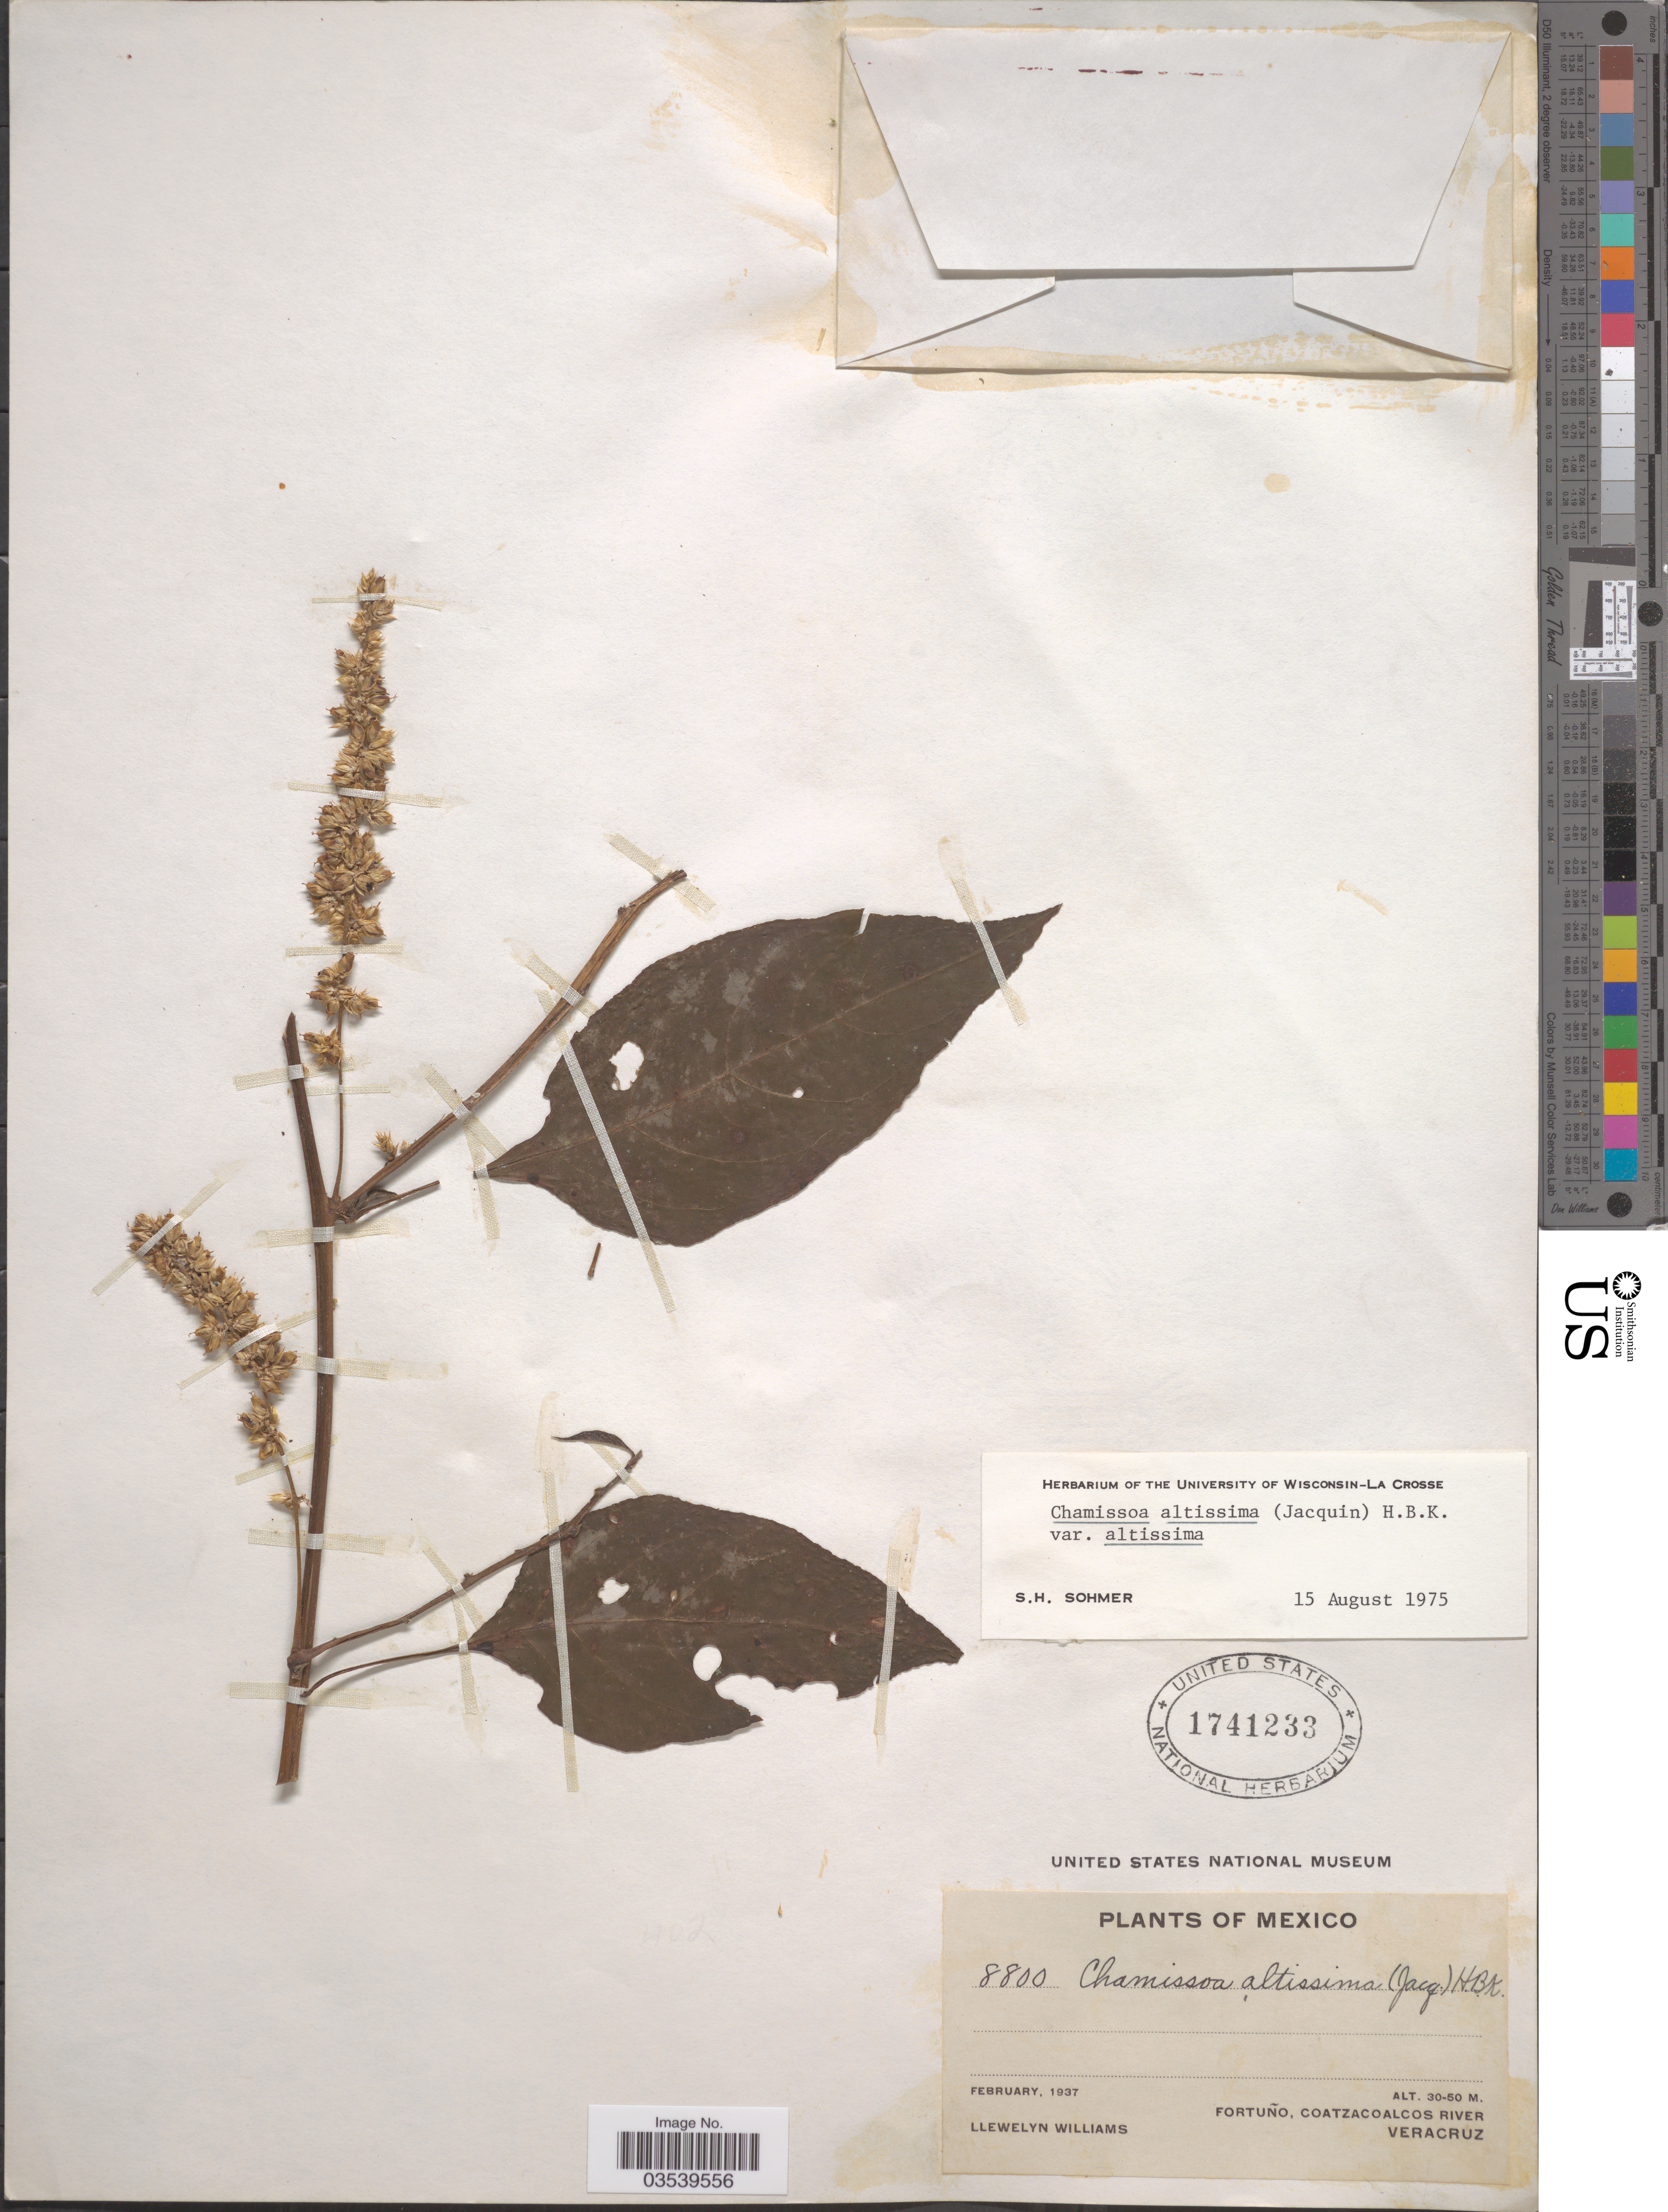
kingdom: Plantae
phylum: Tracheophyta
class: Magnoliopsida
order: Caryophyllales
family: Amaranthaceae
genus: Chamissoa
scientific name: Chamissoa altissima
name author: (Jacq.) Kunth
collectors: Ll. Williams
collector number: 8800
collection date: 1937-02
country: Mexico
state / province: Veracruz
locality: Fortuño, Coatzacoalcos River.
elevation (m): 30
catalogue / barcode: US 1741233